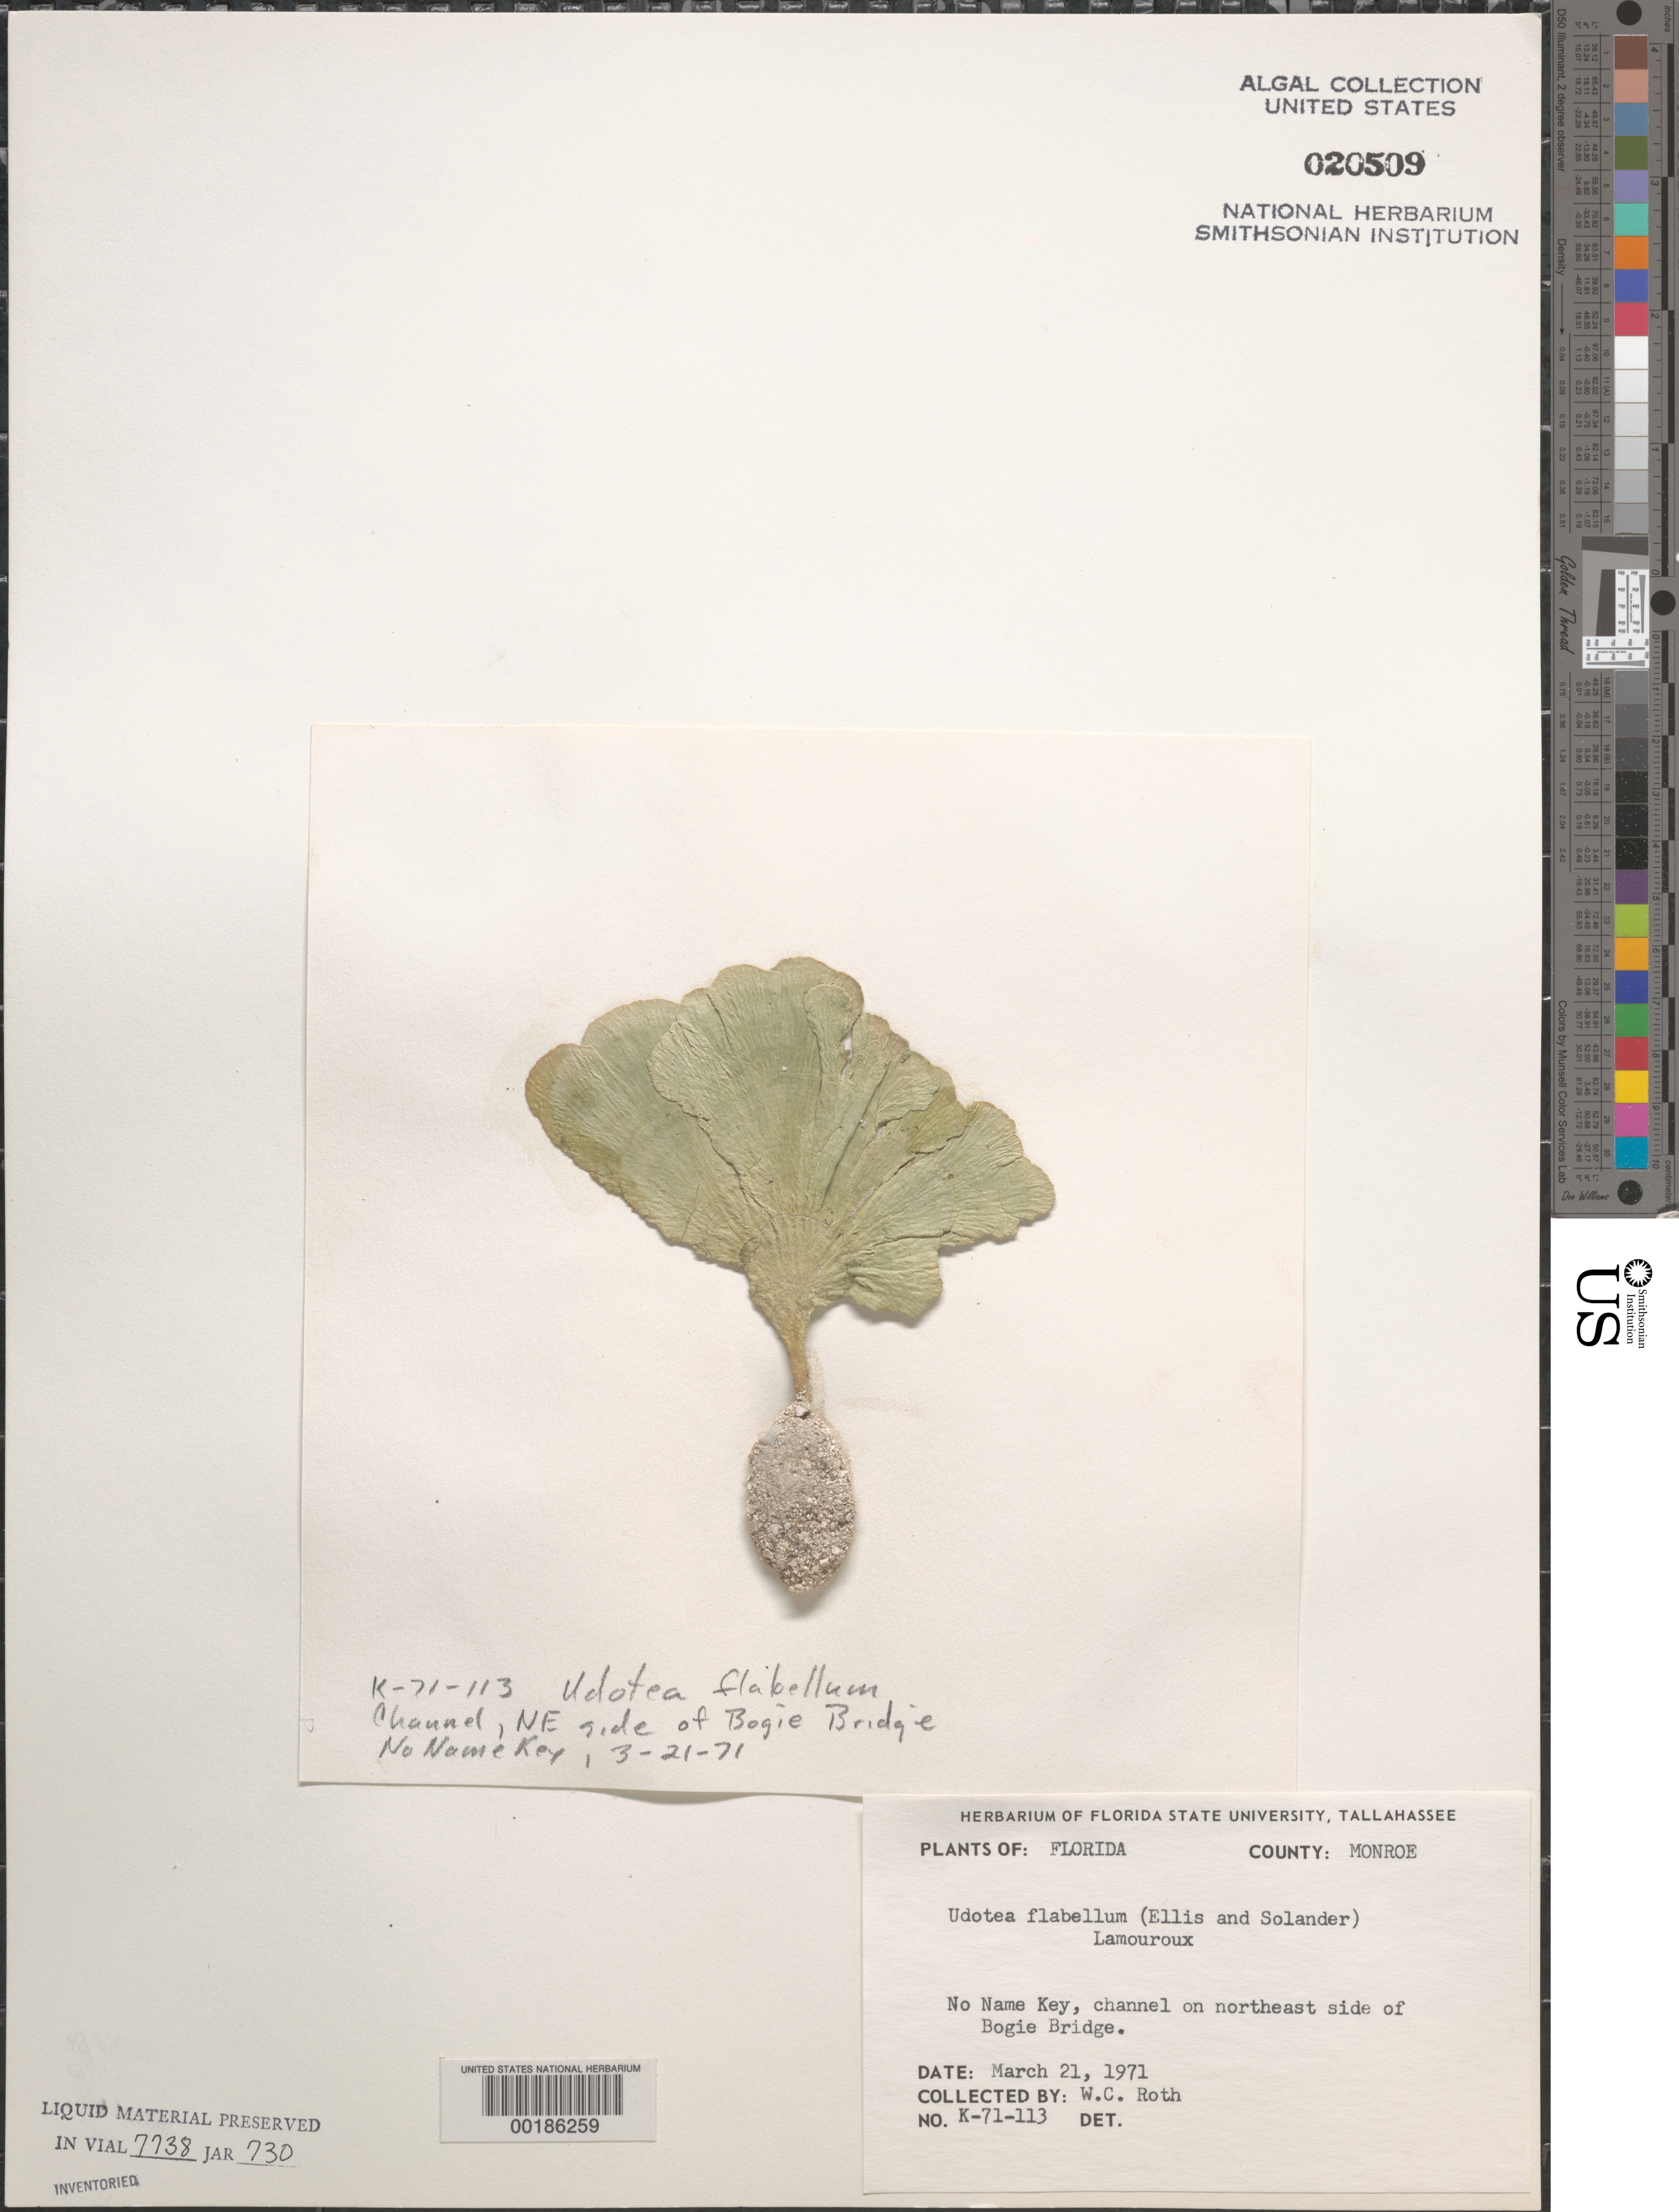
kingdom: Plantae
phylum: Chlorophyta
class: Ulvophyceae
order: Bryopsidales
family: Udoteaceae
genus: Udotea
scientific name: Udotea flabellum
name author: (J. Ellis & Sol.) M. Howe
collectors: W. C. Roth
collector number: K-71-113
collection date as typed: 21 Mar 1971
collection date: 1971-03-21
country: United States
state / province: Florida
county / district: Monroe County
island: No Name Key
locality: Channel on northeast end of Bogie Bridge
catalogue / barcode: US 20509